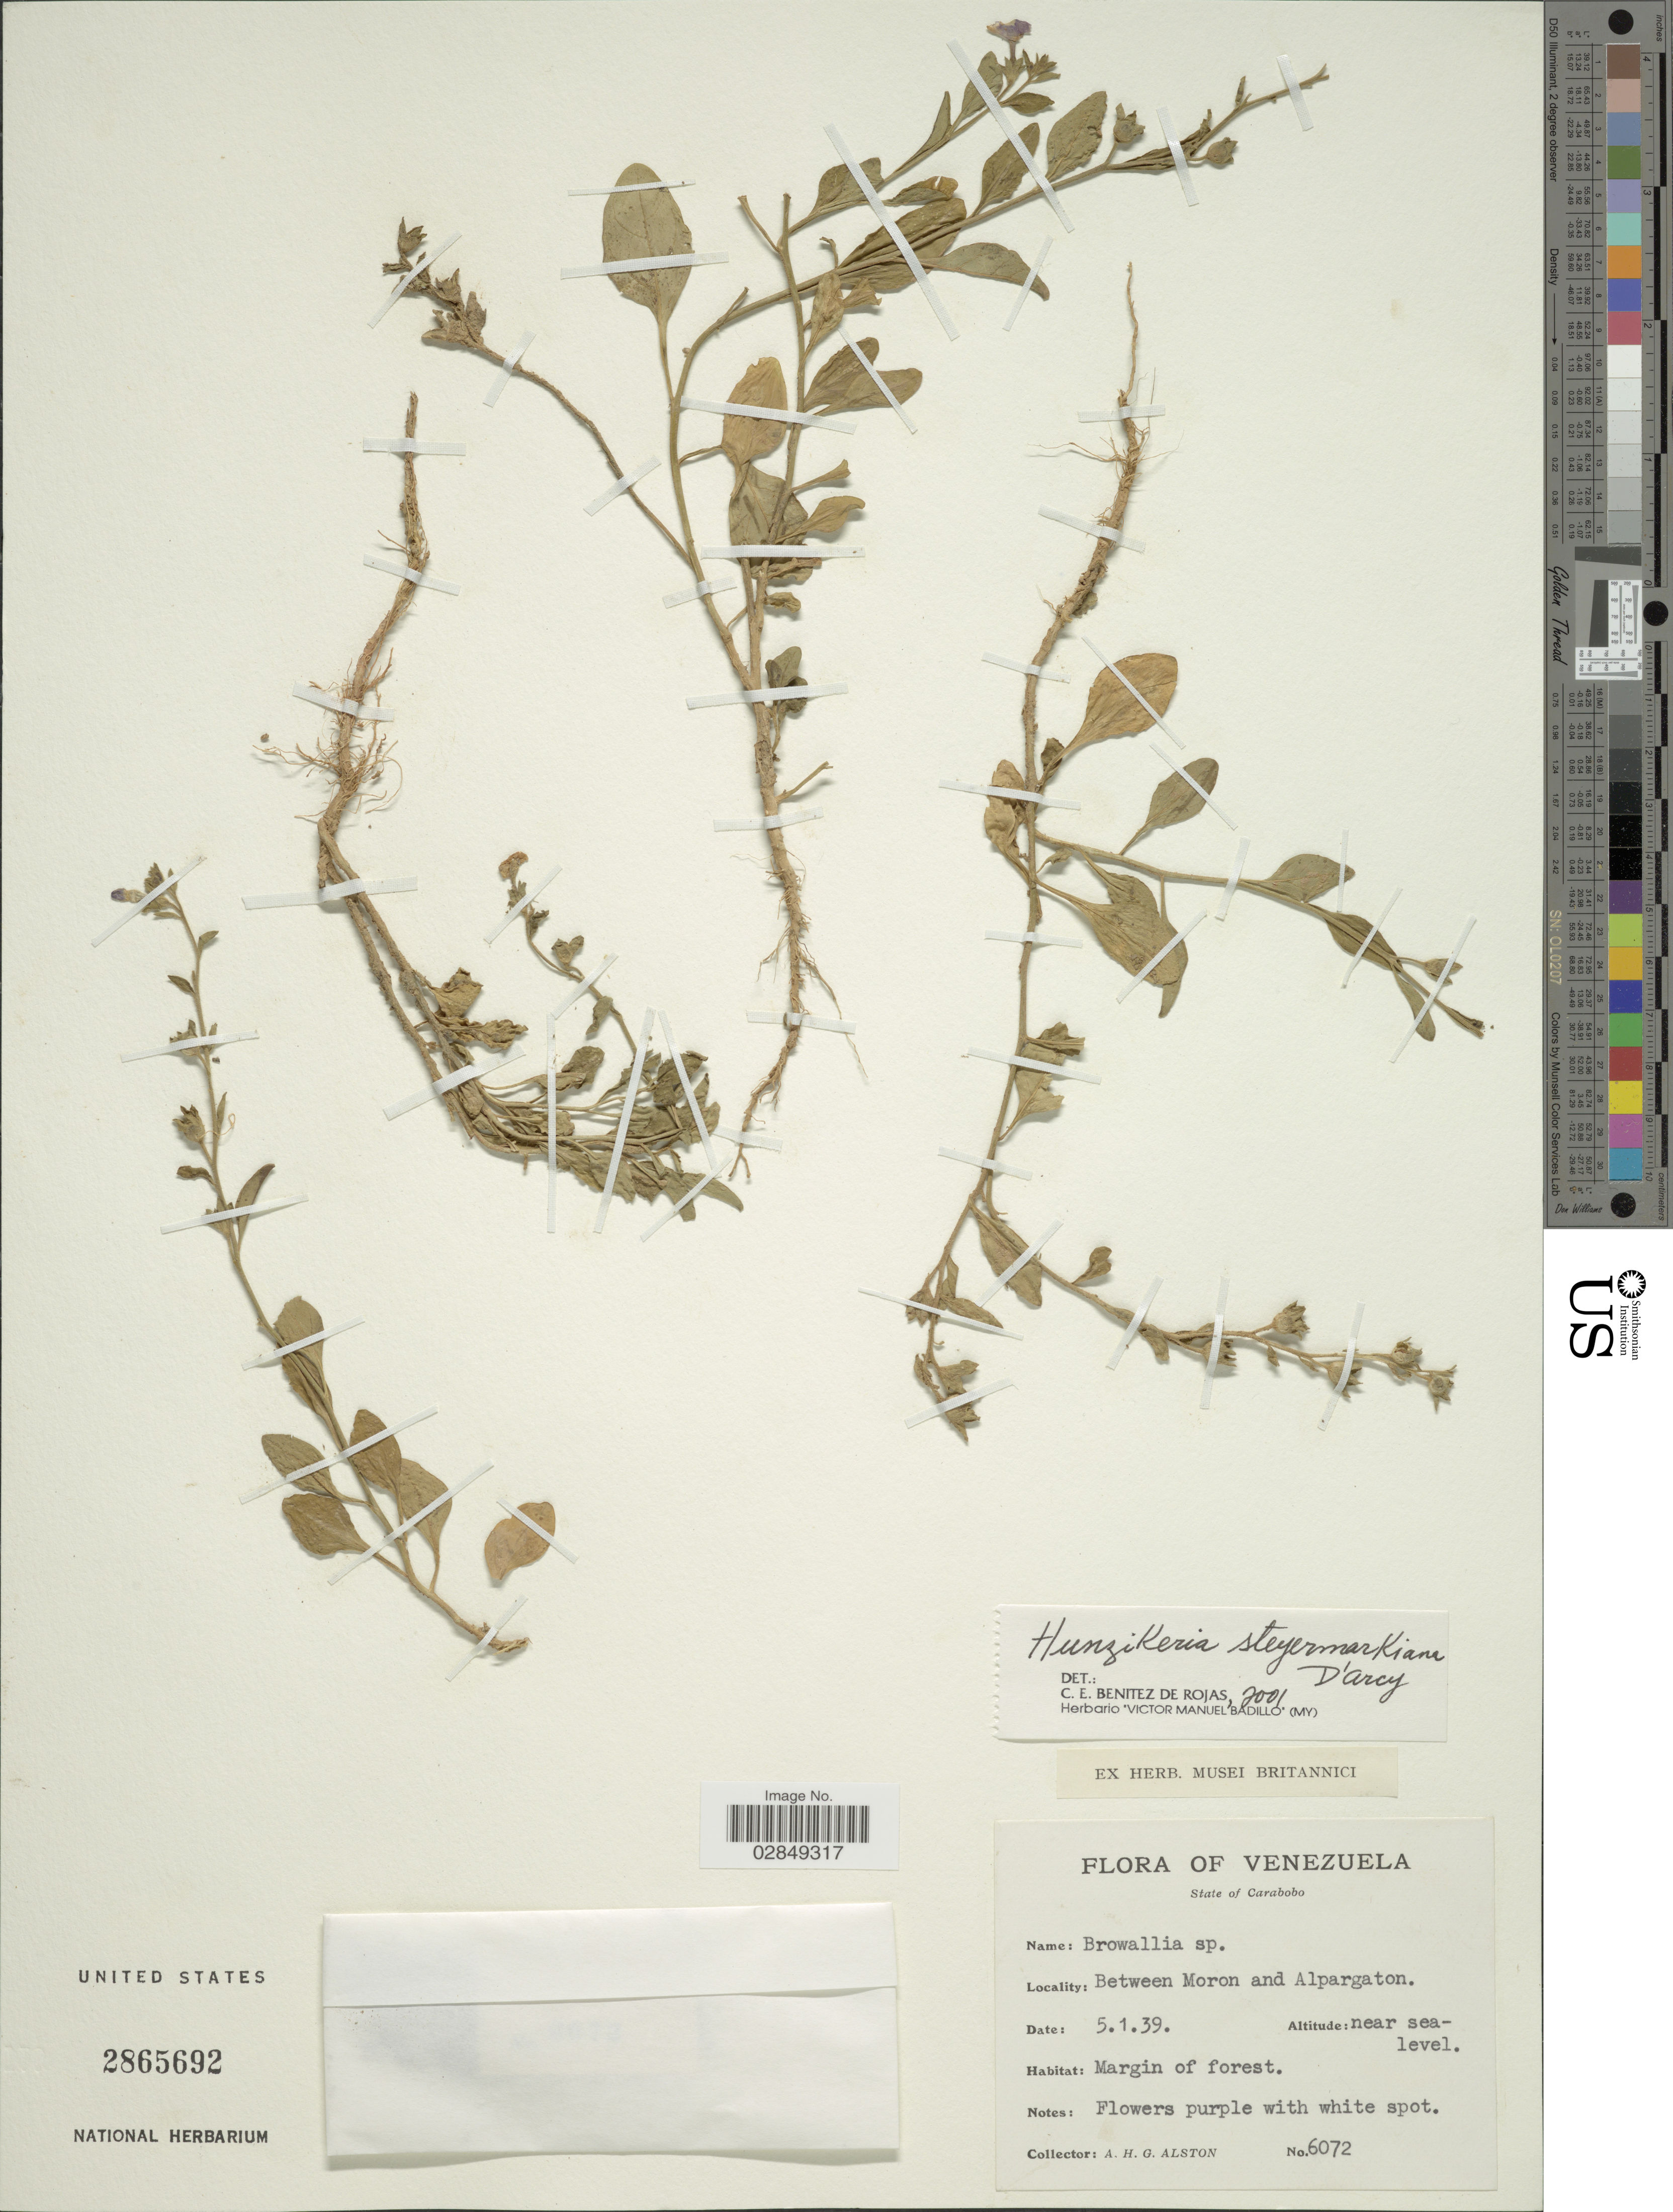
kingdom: Plantae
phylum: Tracheophyta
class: Magnoliopsida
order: Solanales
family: Solanaceae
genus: Hunzikeria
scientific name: Hunzikeria steyermarkiana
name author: D'Arcy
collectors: A. H. Alston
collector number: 6072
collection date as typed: Transcribed d/m/y: 5/1/39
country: Venezuela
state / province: Carabobo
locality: Between Moron and Alpargaton.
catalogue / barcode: US 2865692